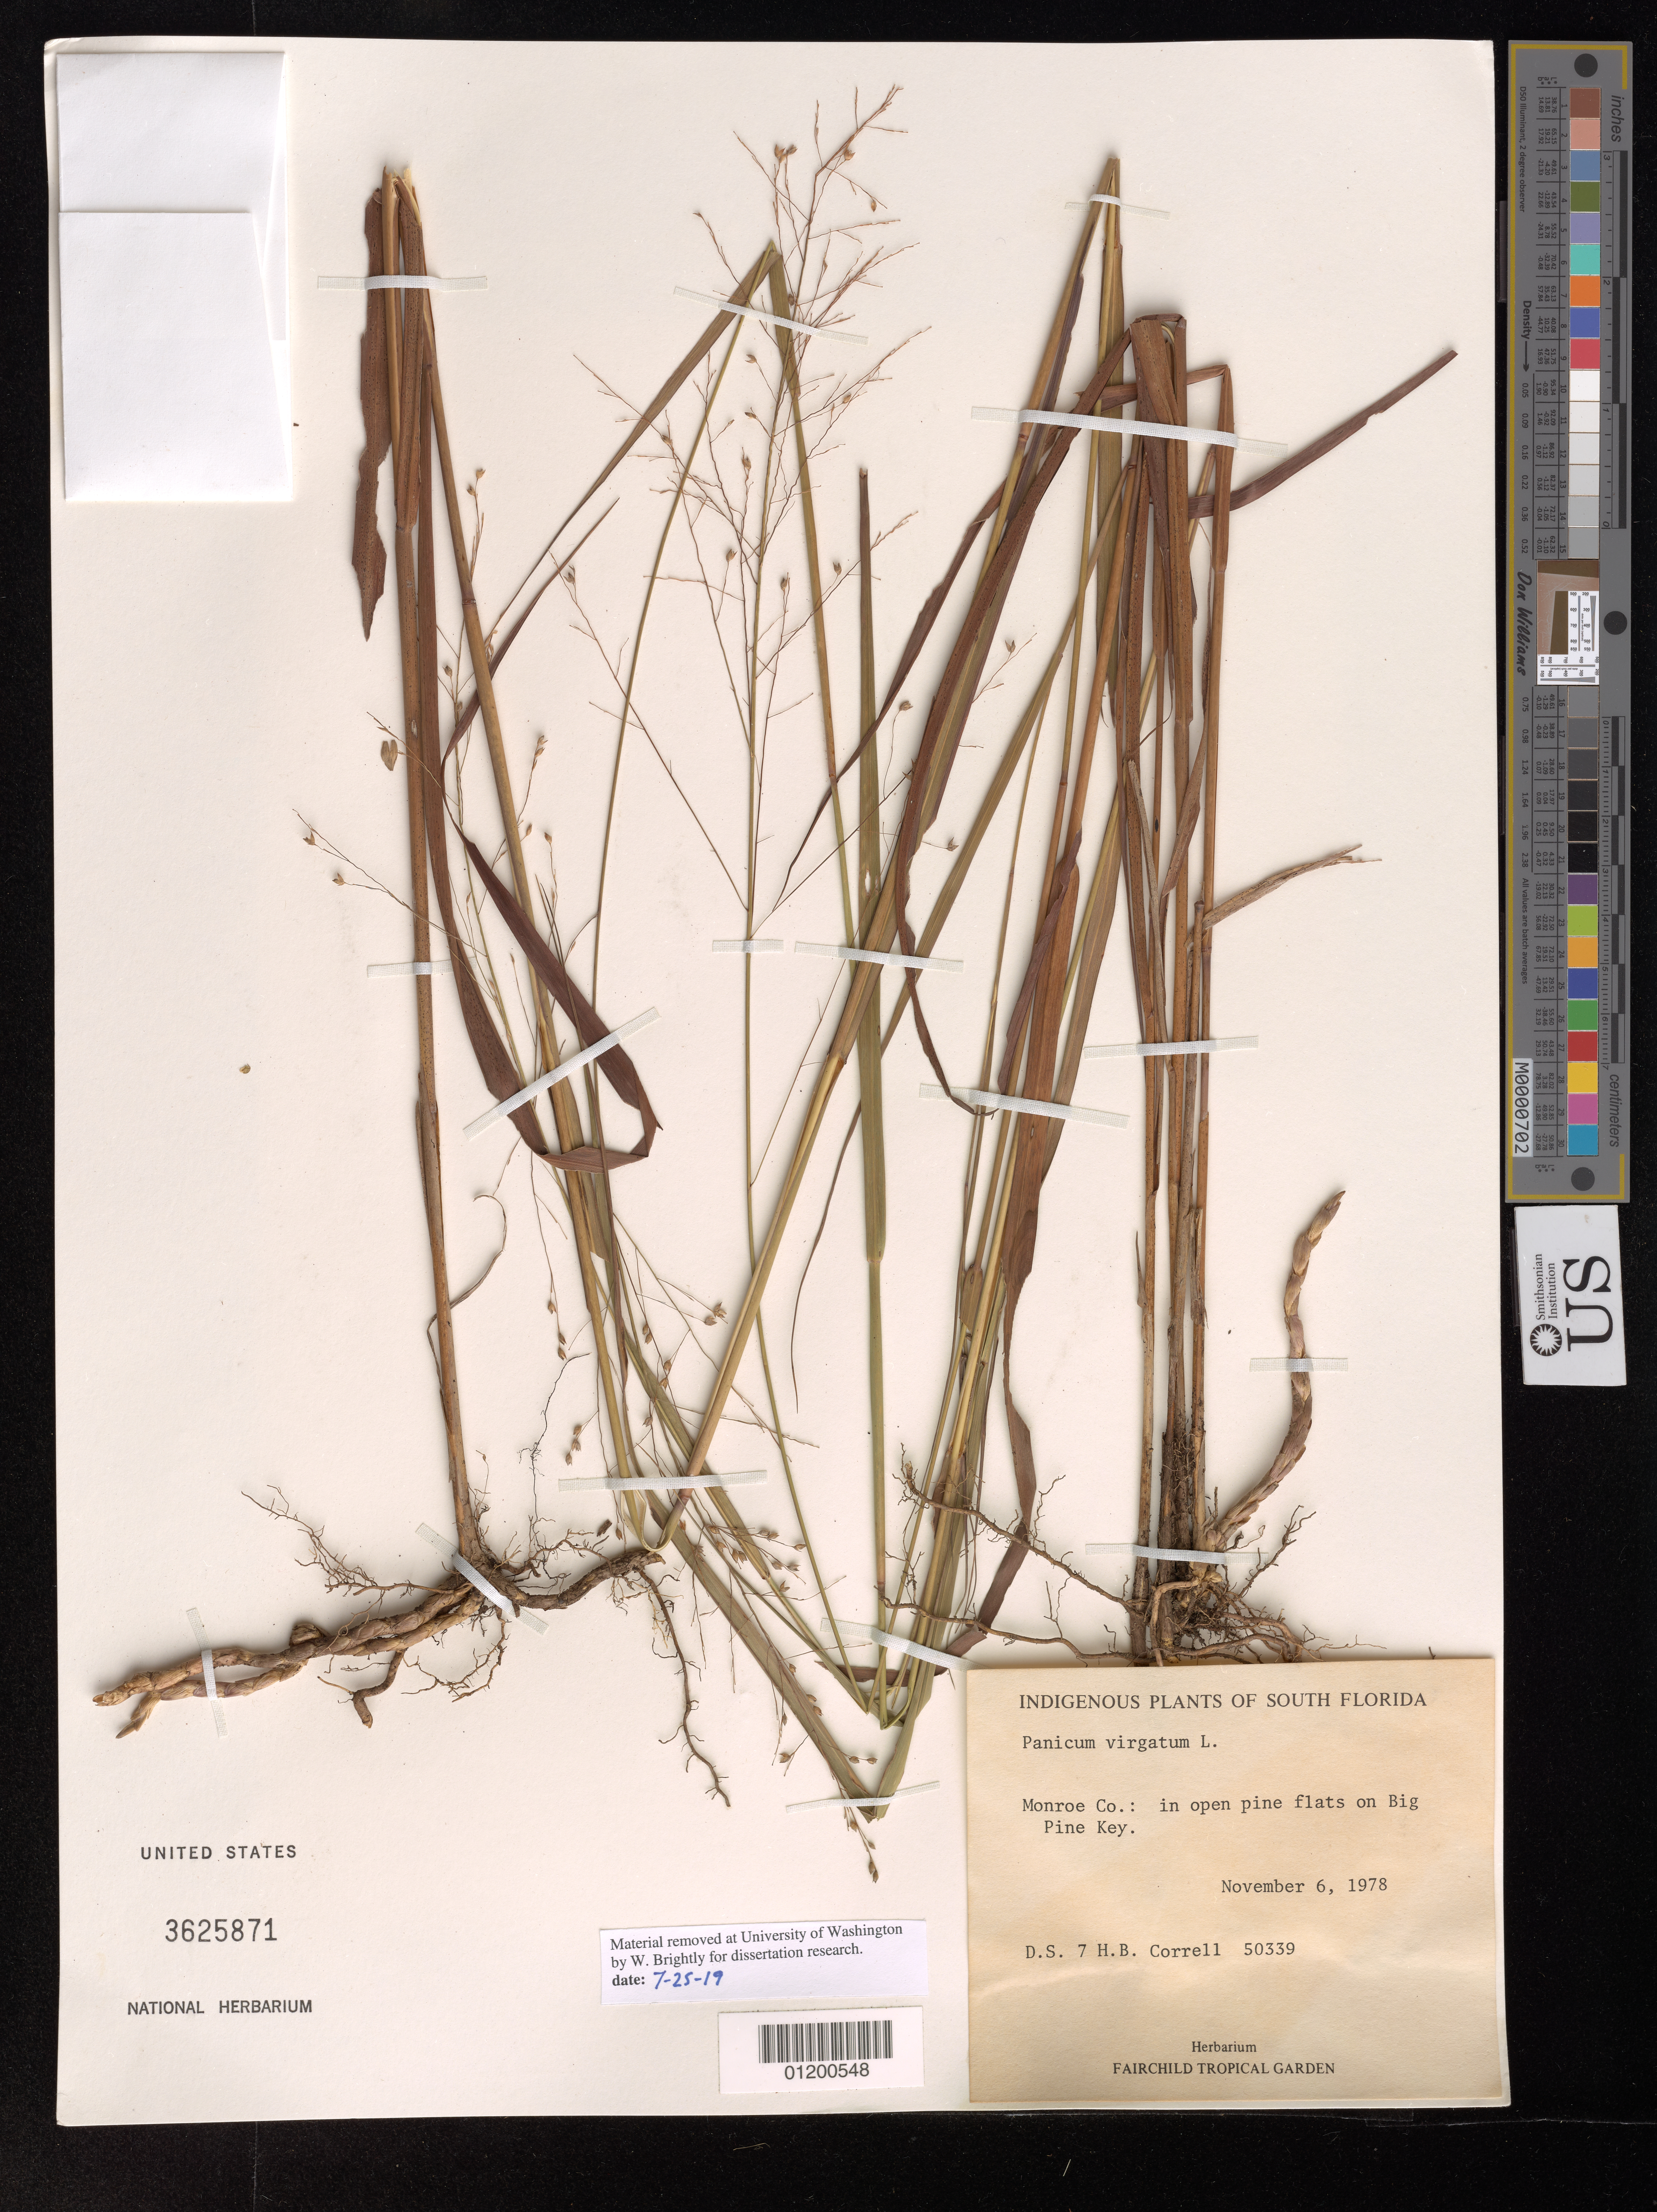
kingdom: Plantae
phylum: Tracheophyta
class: Liliopsida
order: Poales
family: Poaceae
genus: Panicum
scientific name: Panicum virgatum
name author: L.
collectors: D. S. Correll & H. Correll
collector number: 50339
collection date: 1978-11-06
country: United States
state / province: Florida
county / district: Monroe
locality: Monroe Co.: in open pine flats on Big Pine Key.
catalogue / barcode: US 3625871